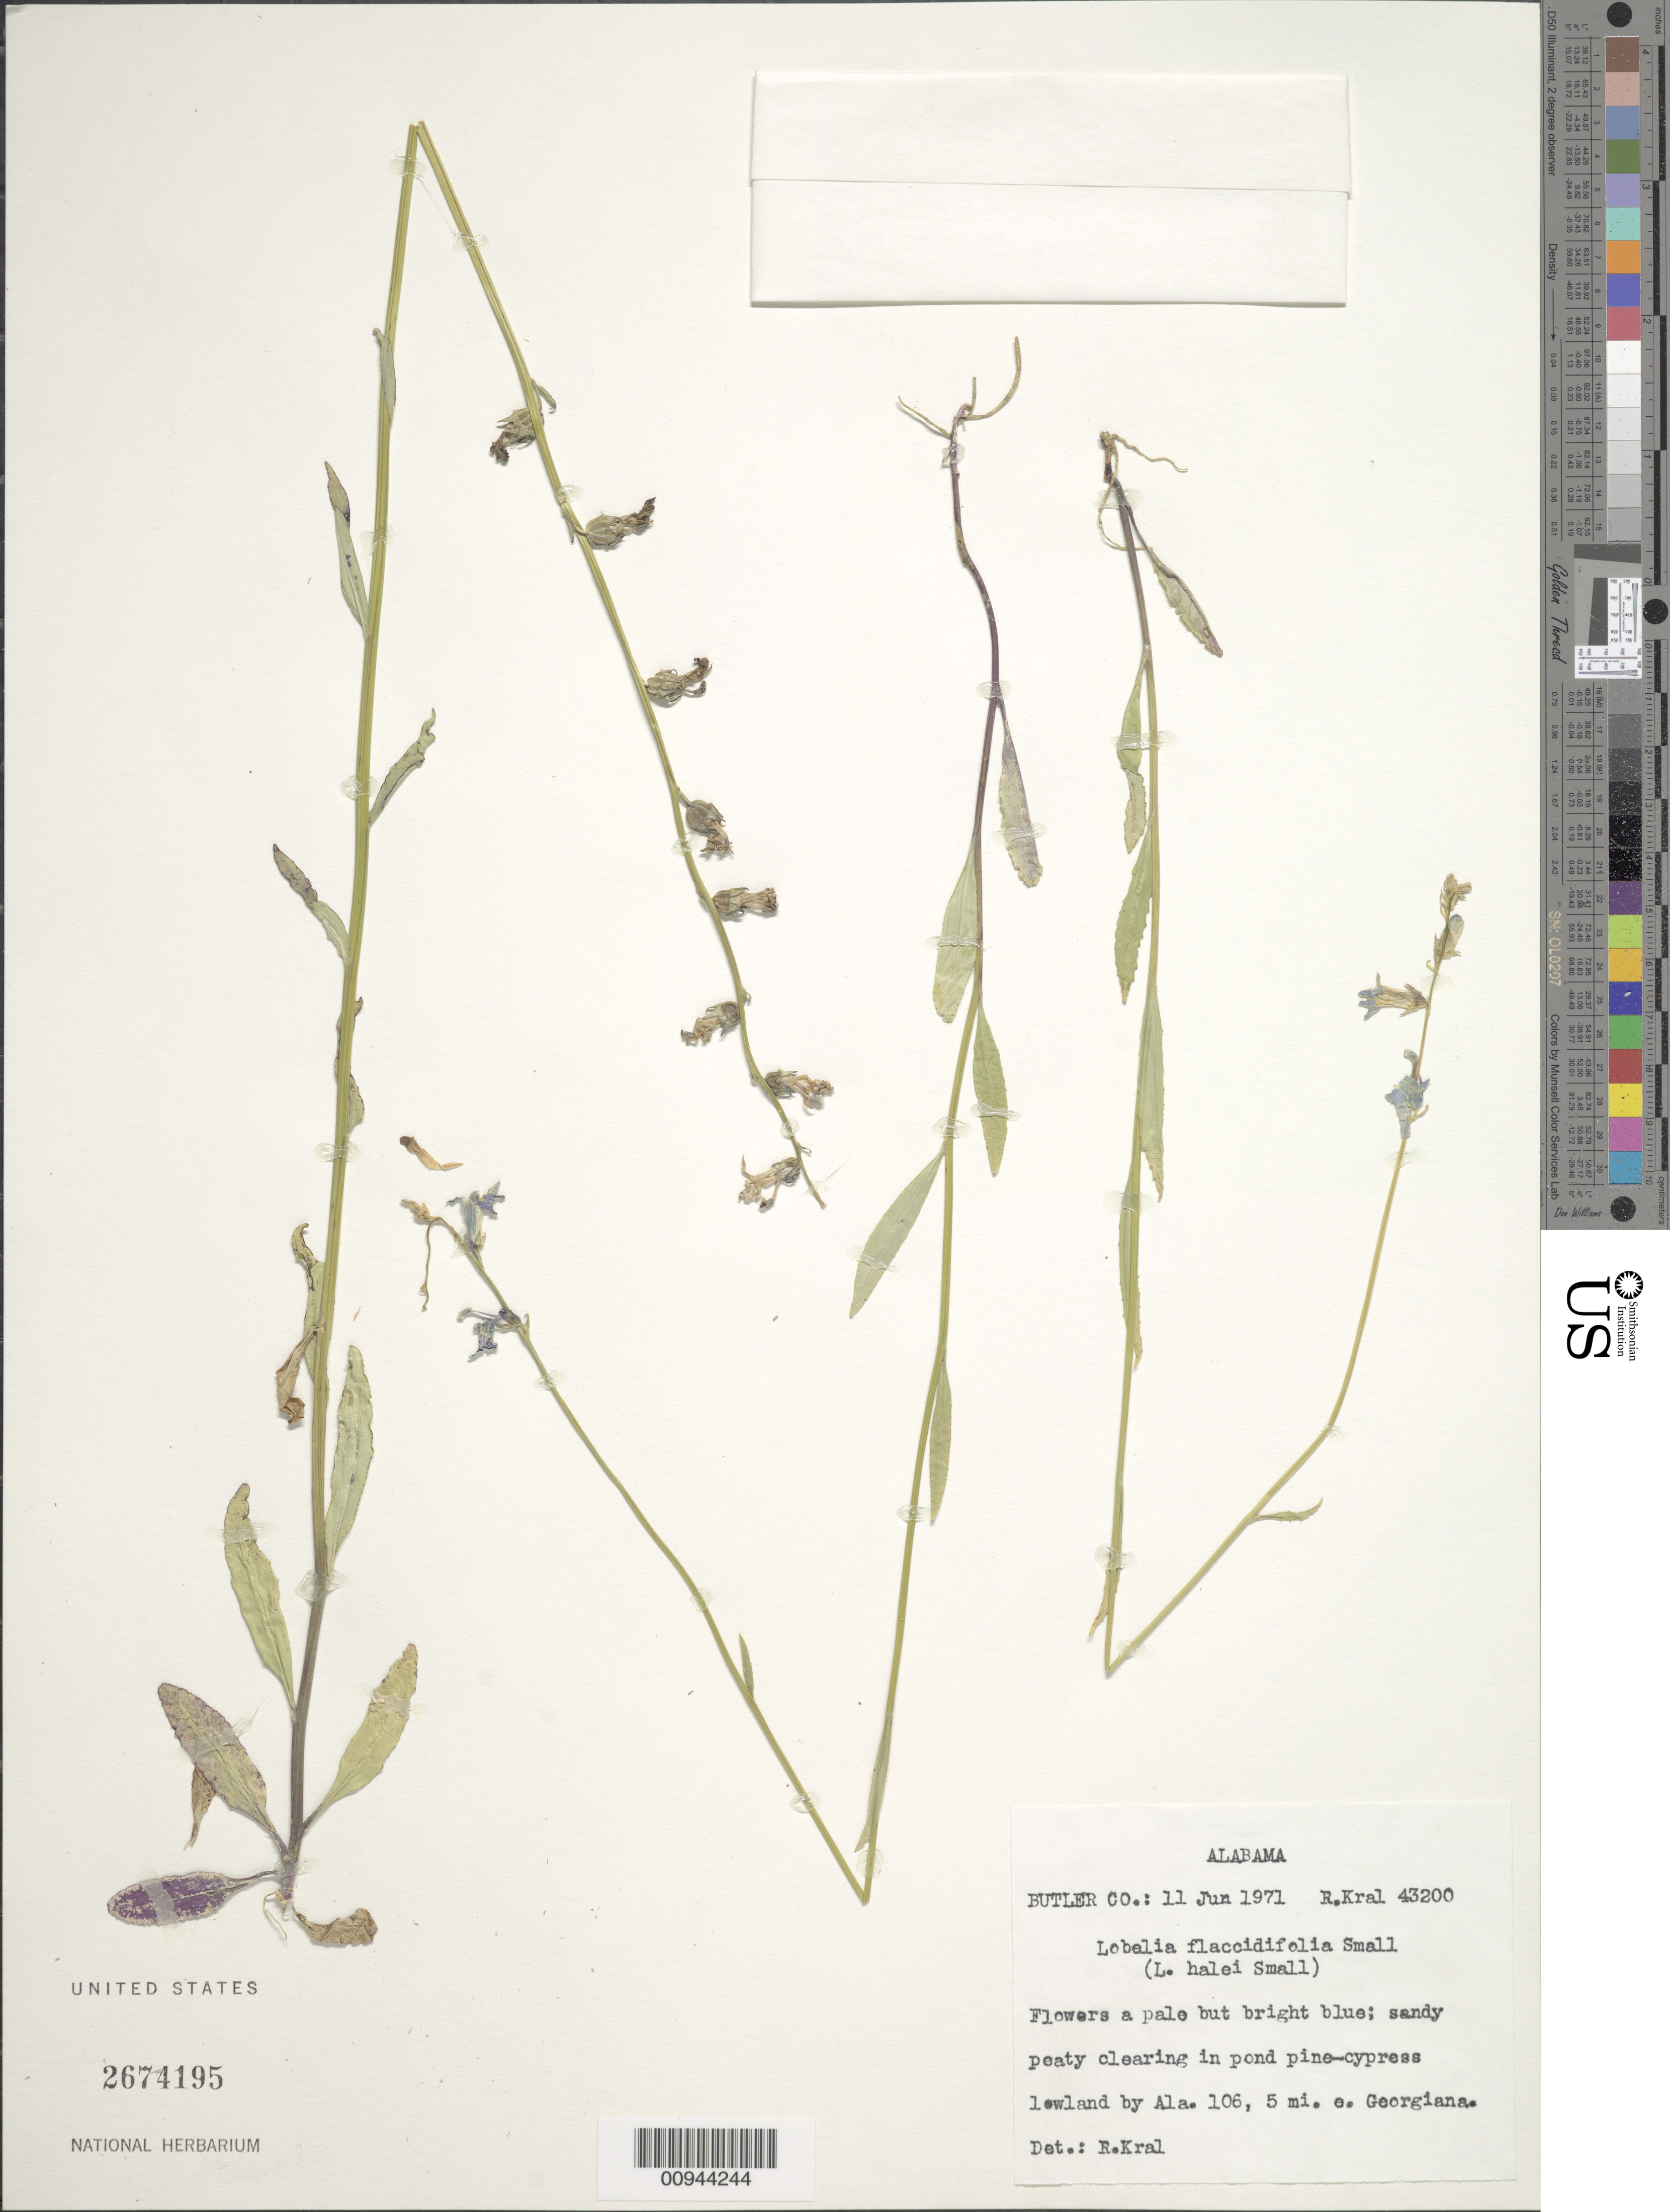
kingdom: Plantae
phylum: Tracheophyta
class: Magnoliopsida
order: Asterales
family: Campanulaceae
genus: Lobelia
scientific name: Lobelia flaccidifolia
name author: Small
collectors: R. Kral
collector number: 43200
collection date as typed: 11 Jun 1971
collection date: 1971-06-11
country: United States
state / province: Alabama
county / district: Crenshaw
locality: Ala. 106, 5 mi. e. Georgetown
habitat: sandy peaty clearing in pond pine-cypress lowland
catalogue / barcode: US 2674195